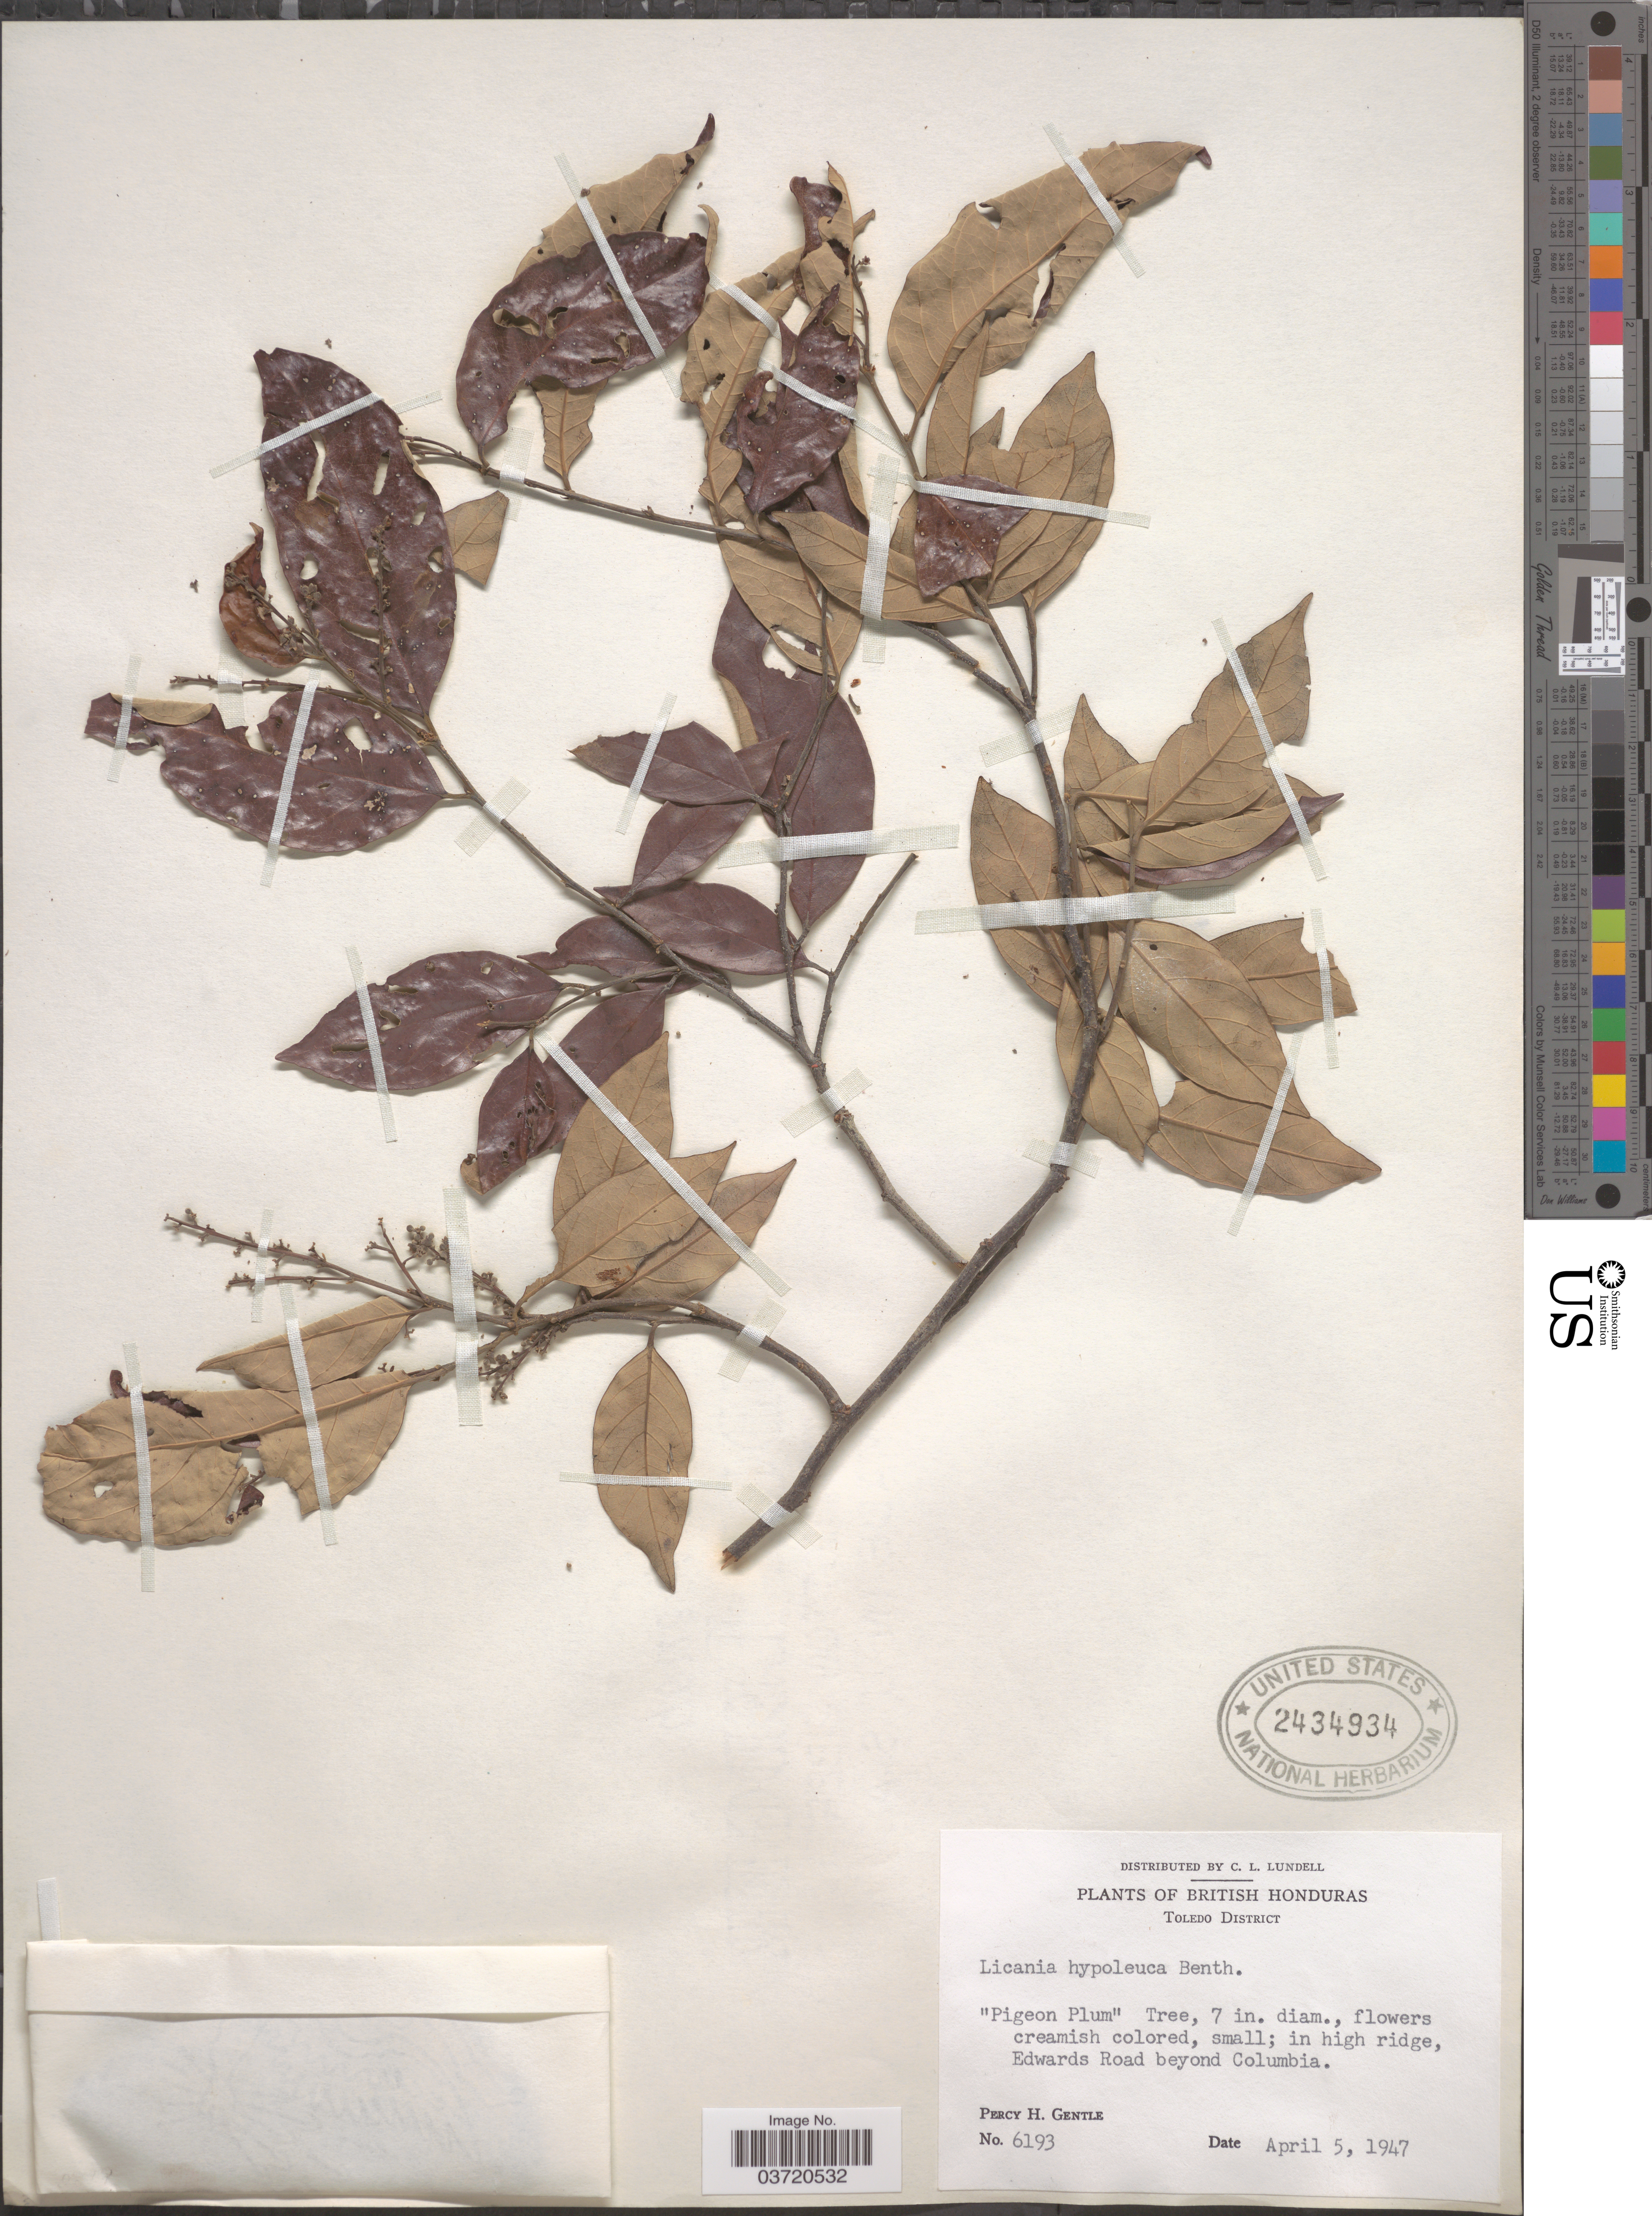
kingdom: Plantae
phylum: Tracheophyta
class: Magnoliopsida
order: Malpighiales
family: Chrysobalanaceae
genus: Licania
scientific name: Licania hypoleuca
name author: Benth.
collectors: P. H. Gentle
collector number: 6193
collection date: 1947-04-05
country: Belize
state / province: Toledo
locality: British Honduras. Toledo District. In high ridge, Edwards Road beyond Columbia.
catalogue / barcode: US 2434934